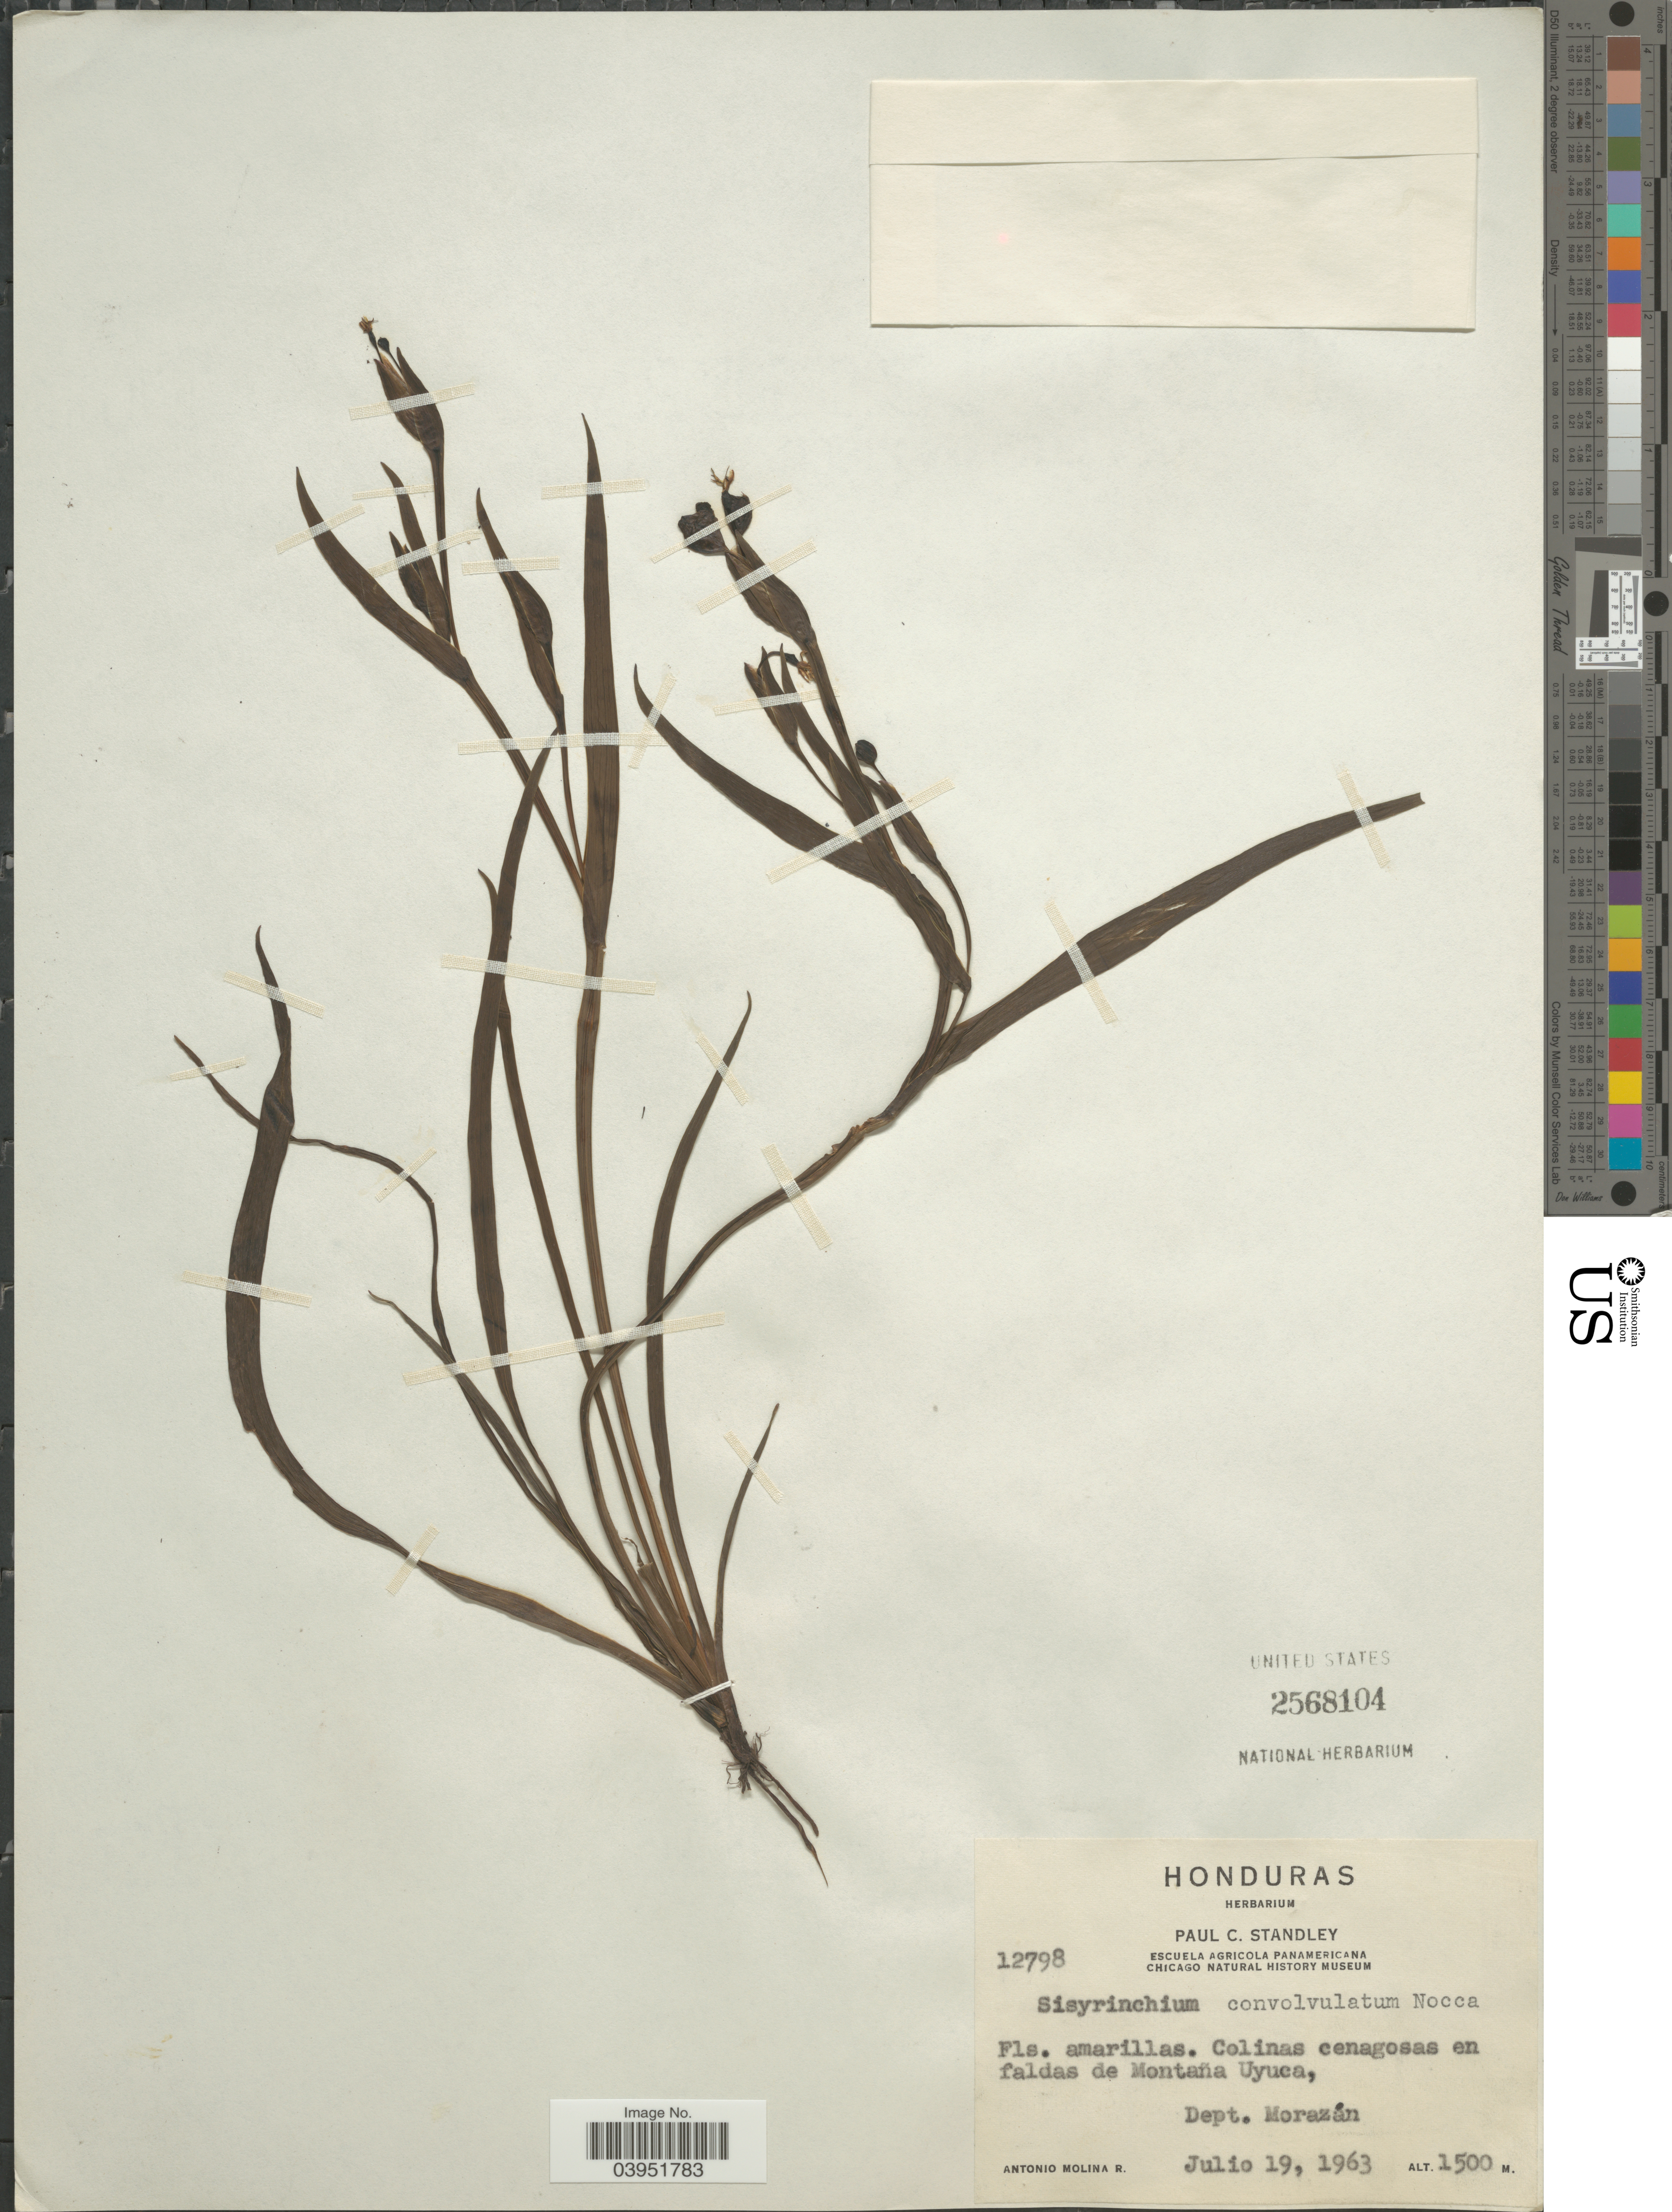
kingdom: Plantae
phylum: Tracheophyta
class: Liliopsida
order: Asparagales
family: Iridaceae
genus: Sisyrinchium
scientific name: Sisyrinchium convolutum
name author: Nocca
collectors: A. Molina R.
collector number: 12798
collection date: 1963-07-19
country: Honduras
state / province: Fco. Morazán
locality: Colinas cenagosas en faldas de Montaña Uyuca, Dept. Morazán.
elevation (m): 1500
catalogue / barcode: US 2568104